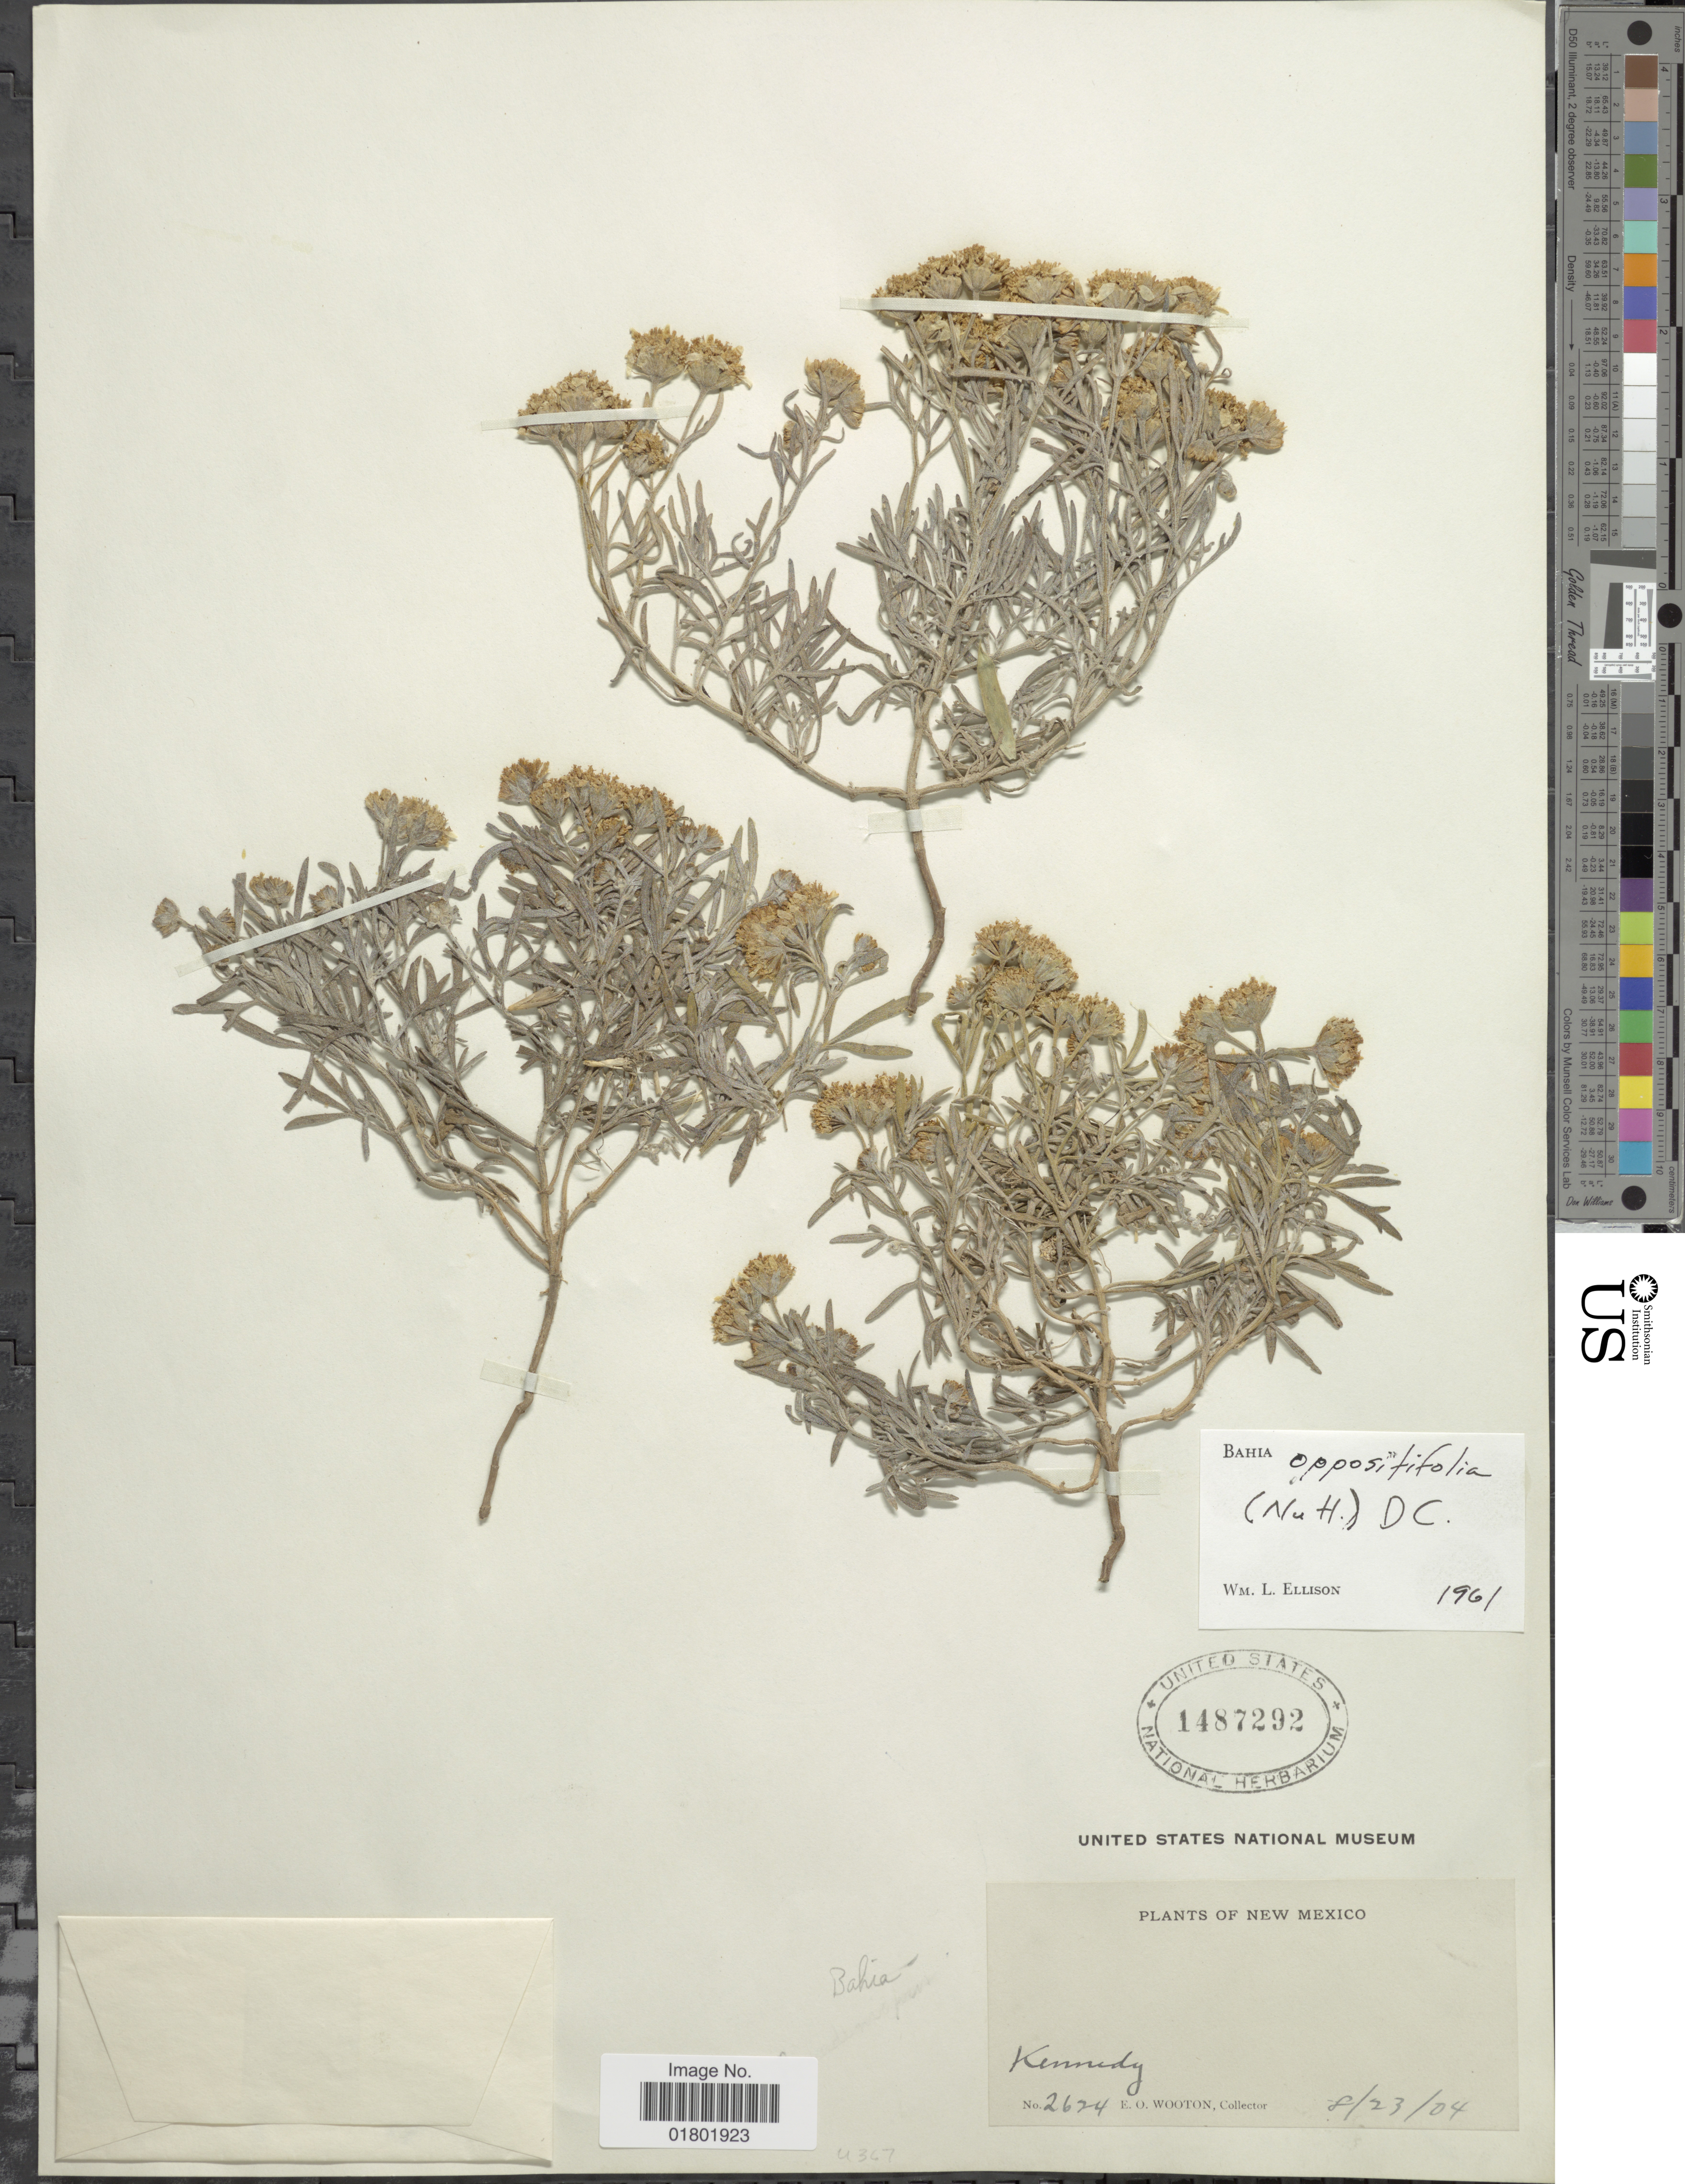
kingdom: Plantae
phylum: Tracheophyta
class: Magnoliopsida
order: Asterales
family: Asteraceae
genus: Bahia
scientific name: Bahia oppositifolia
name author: Nutt.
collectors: E. O. Wooton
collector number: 2624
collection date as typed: Transcribed d/m/y: 23/8/4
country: United States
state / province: New Mexico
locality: Kennedy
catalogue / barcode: US 1487292